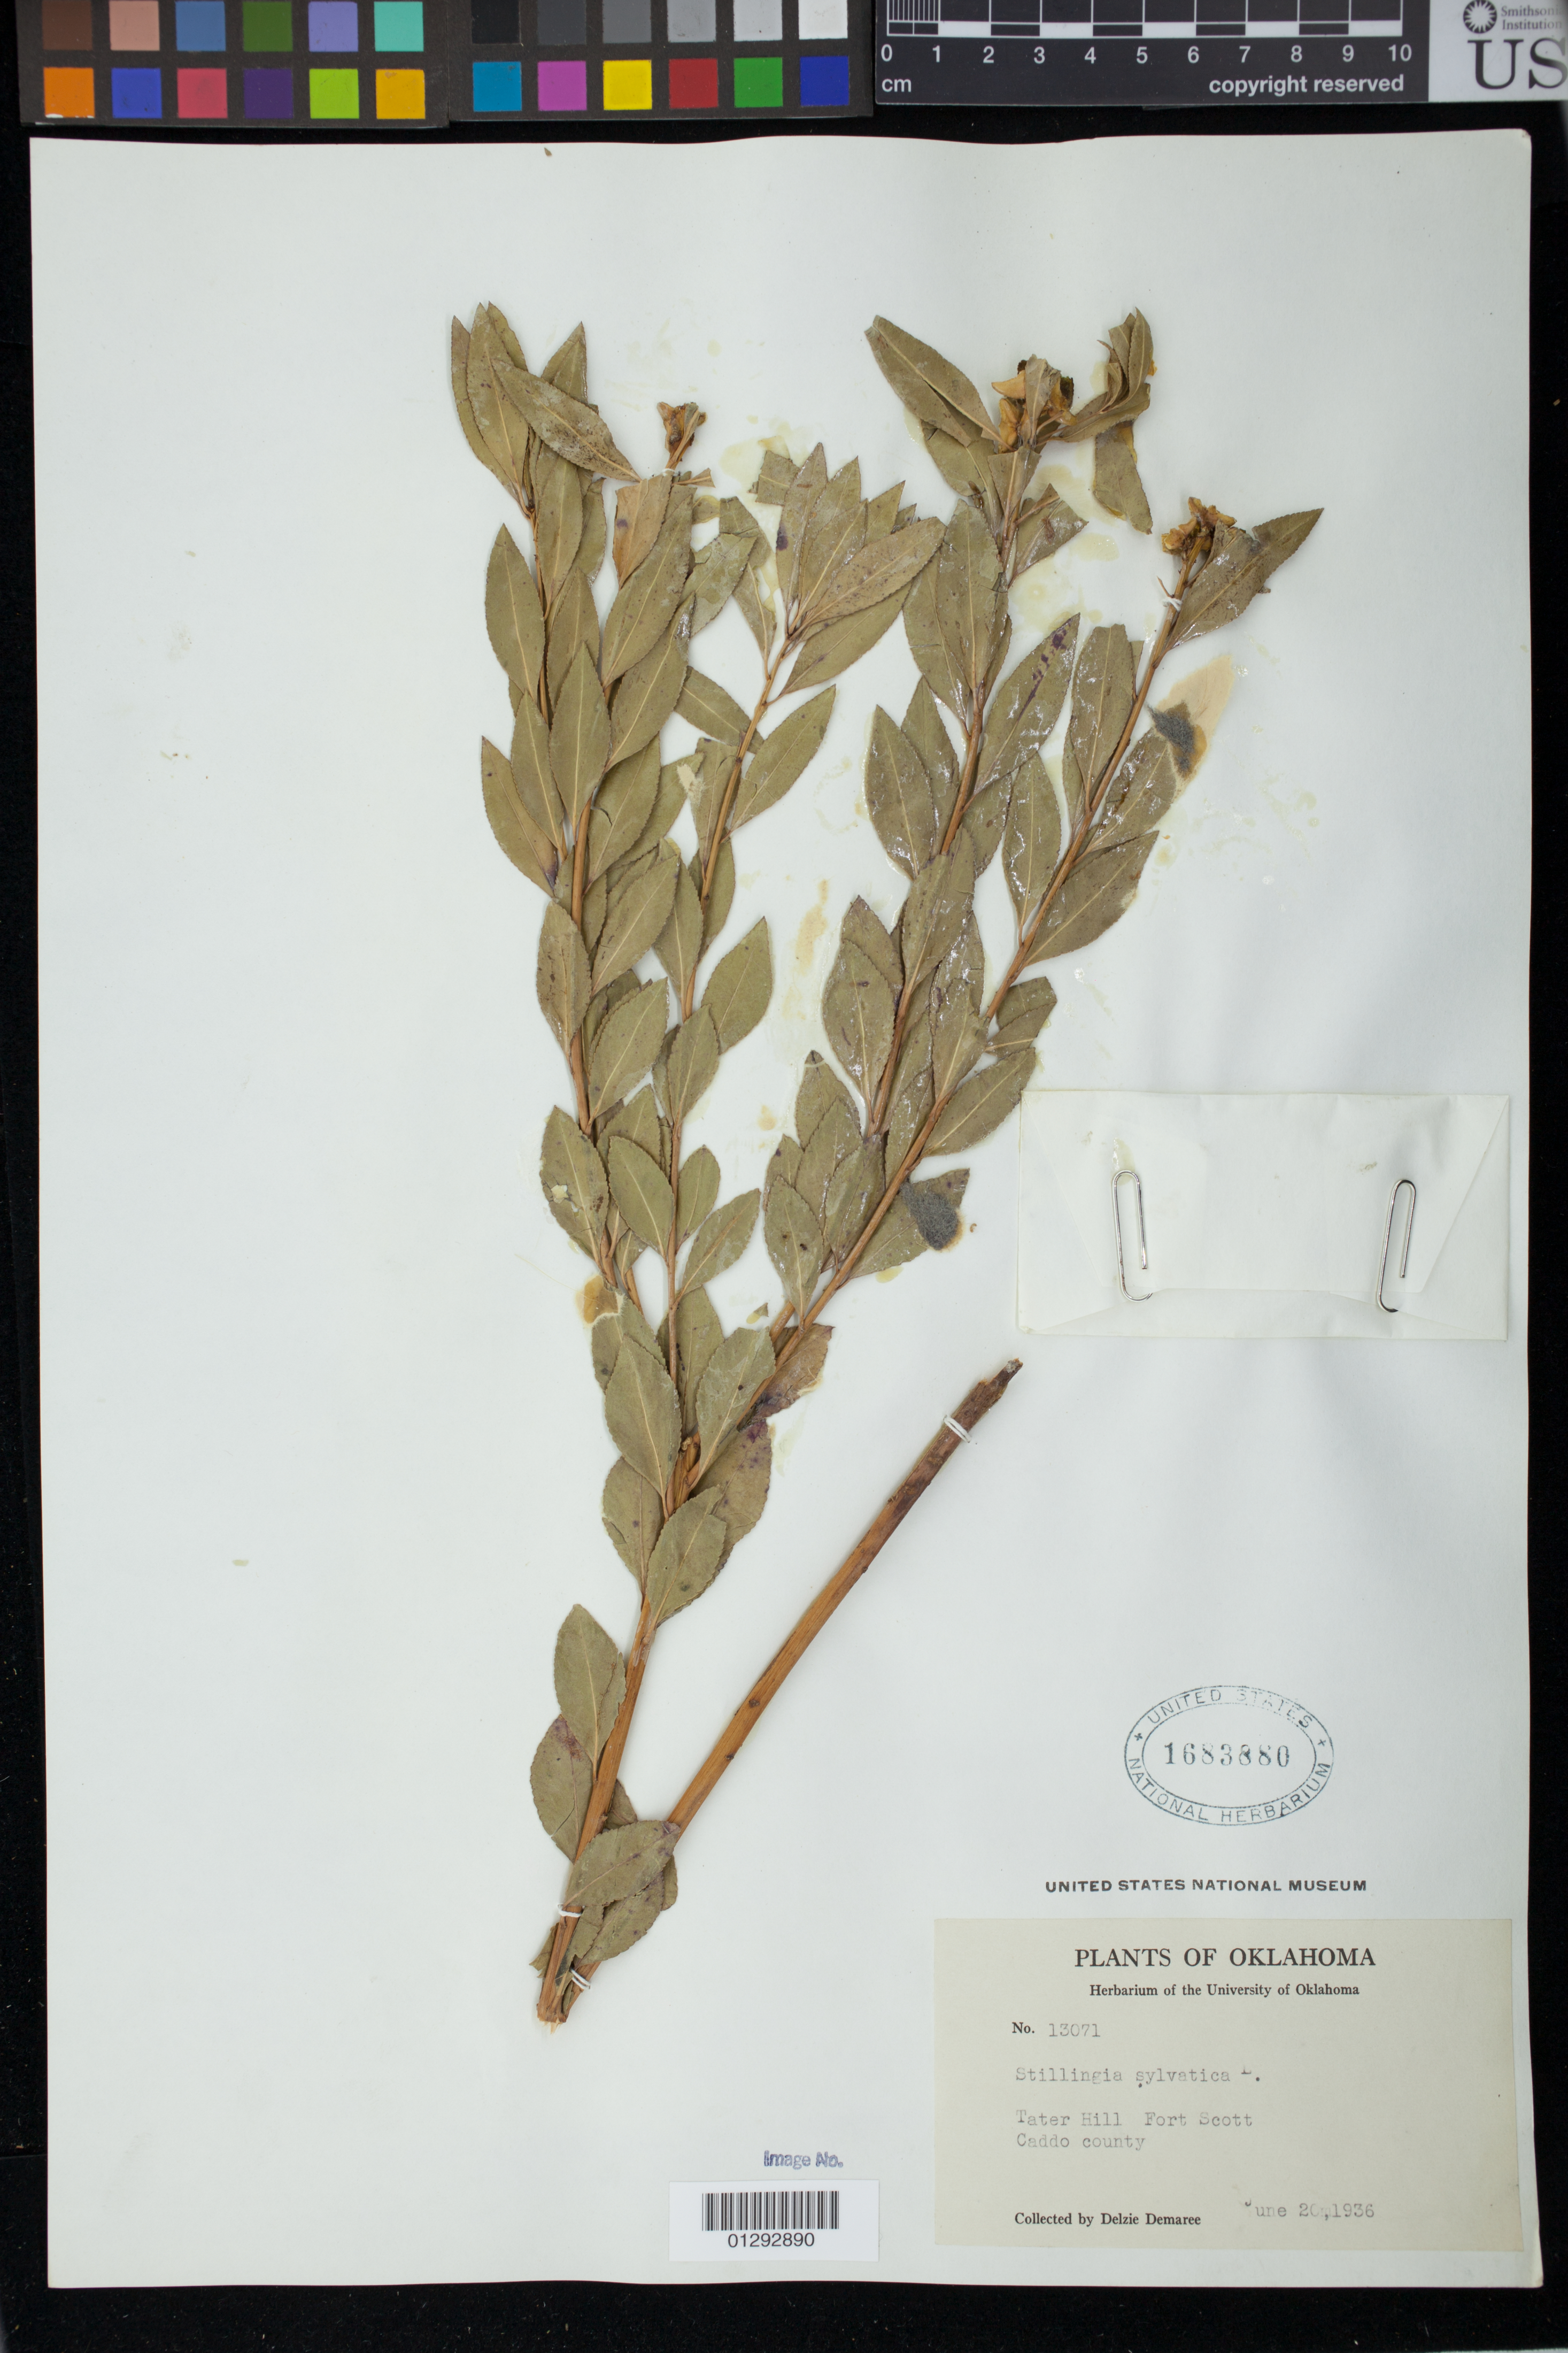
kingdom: Plantae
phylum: Tracheophyta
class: Magnoliopsida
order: Malpighiales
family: Euphorbiaceae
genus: Stillingia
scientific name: Stillingia sylvatica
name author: L.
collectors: D. Demaree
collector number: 13071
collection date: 1936-06-20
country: United States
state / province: Oklahoma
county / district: Caddo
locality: Tater Hill Fort Scott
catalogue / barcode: US 1683880